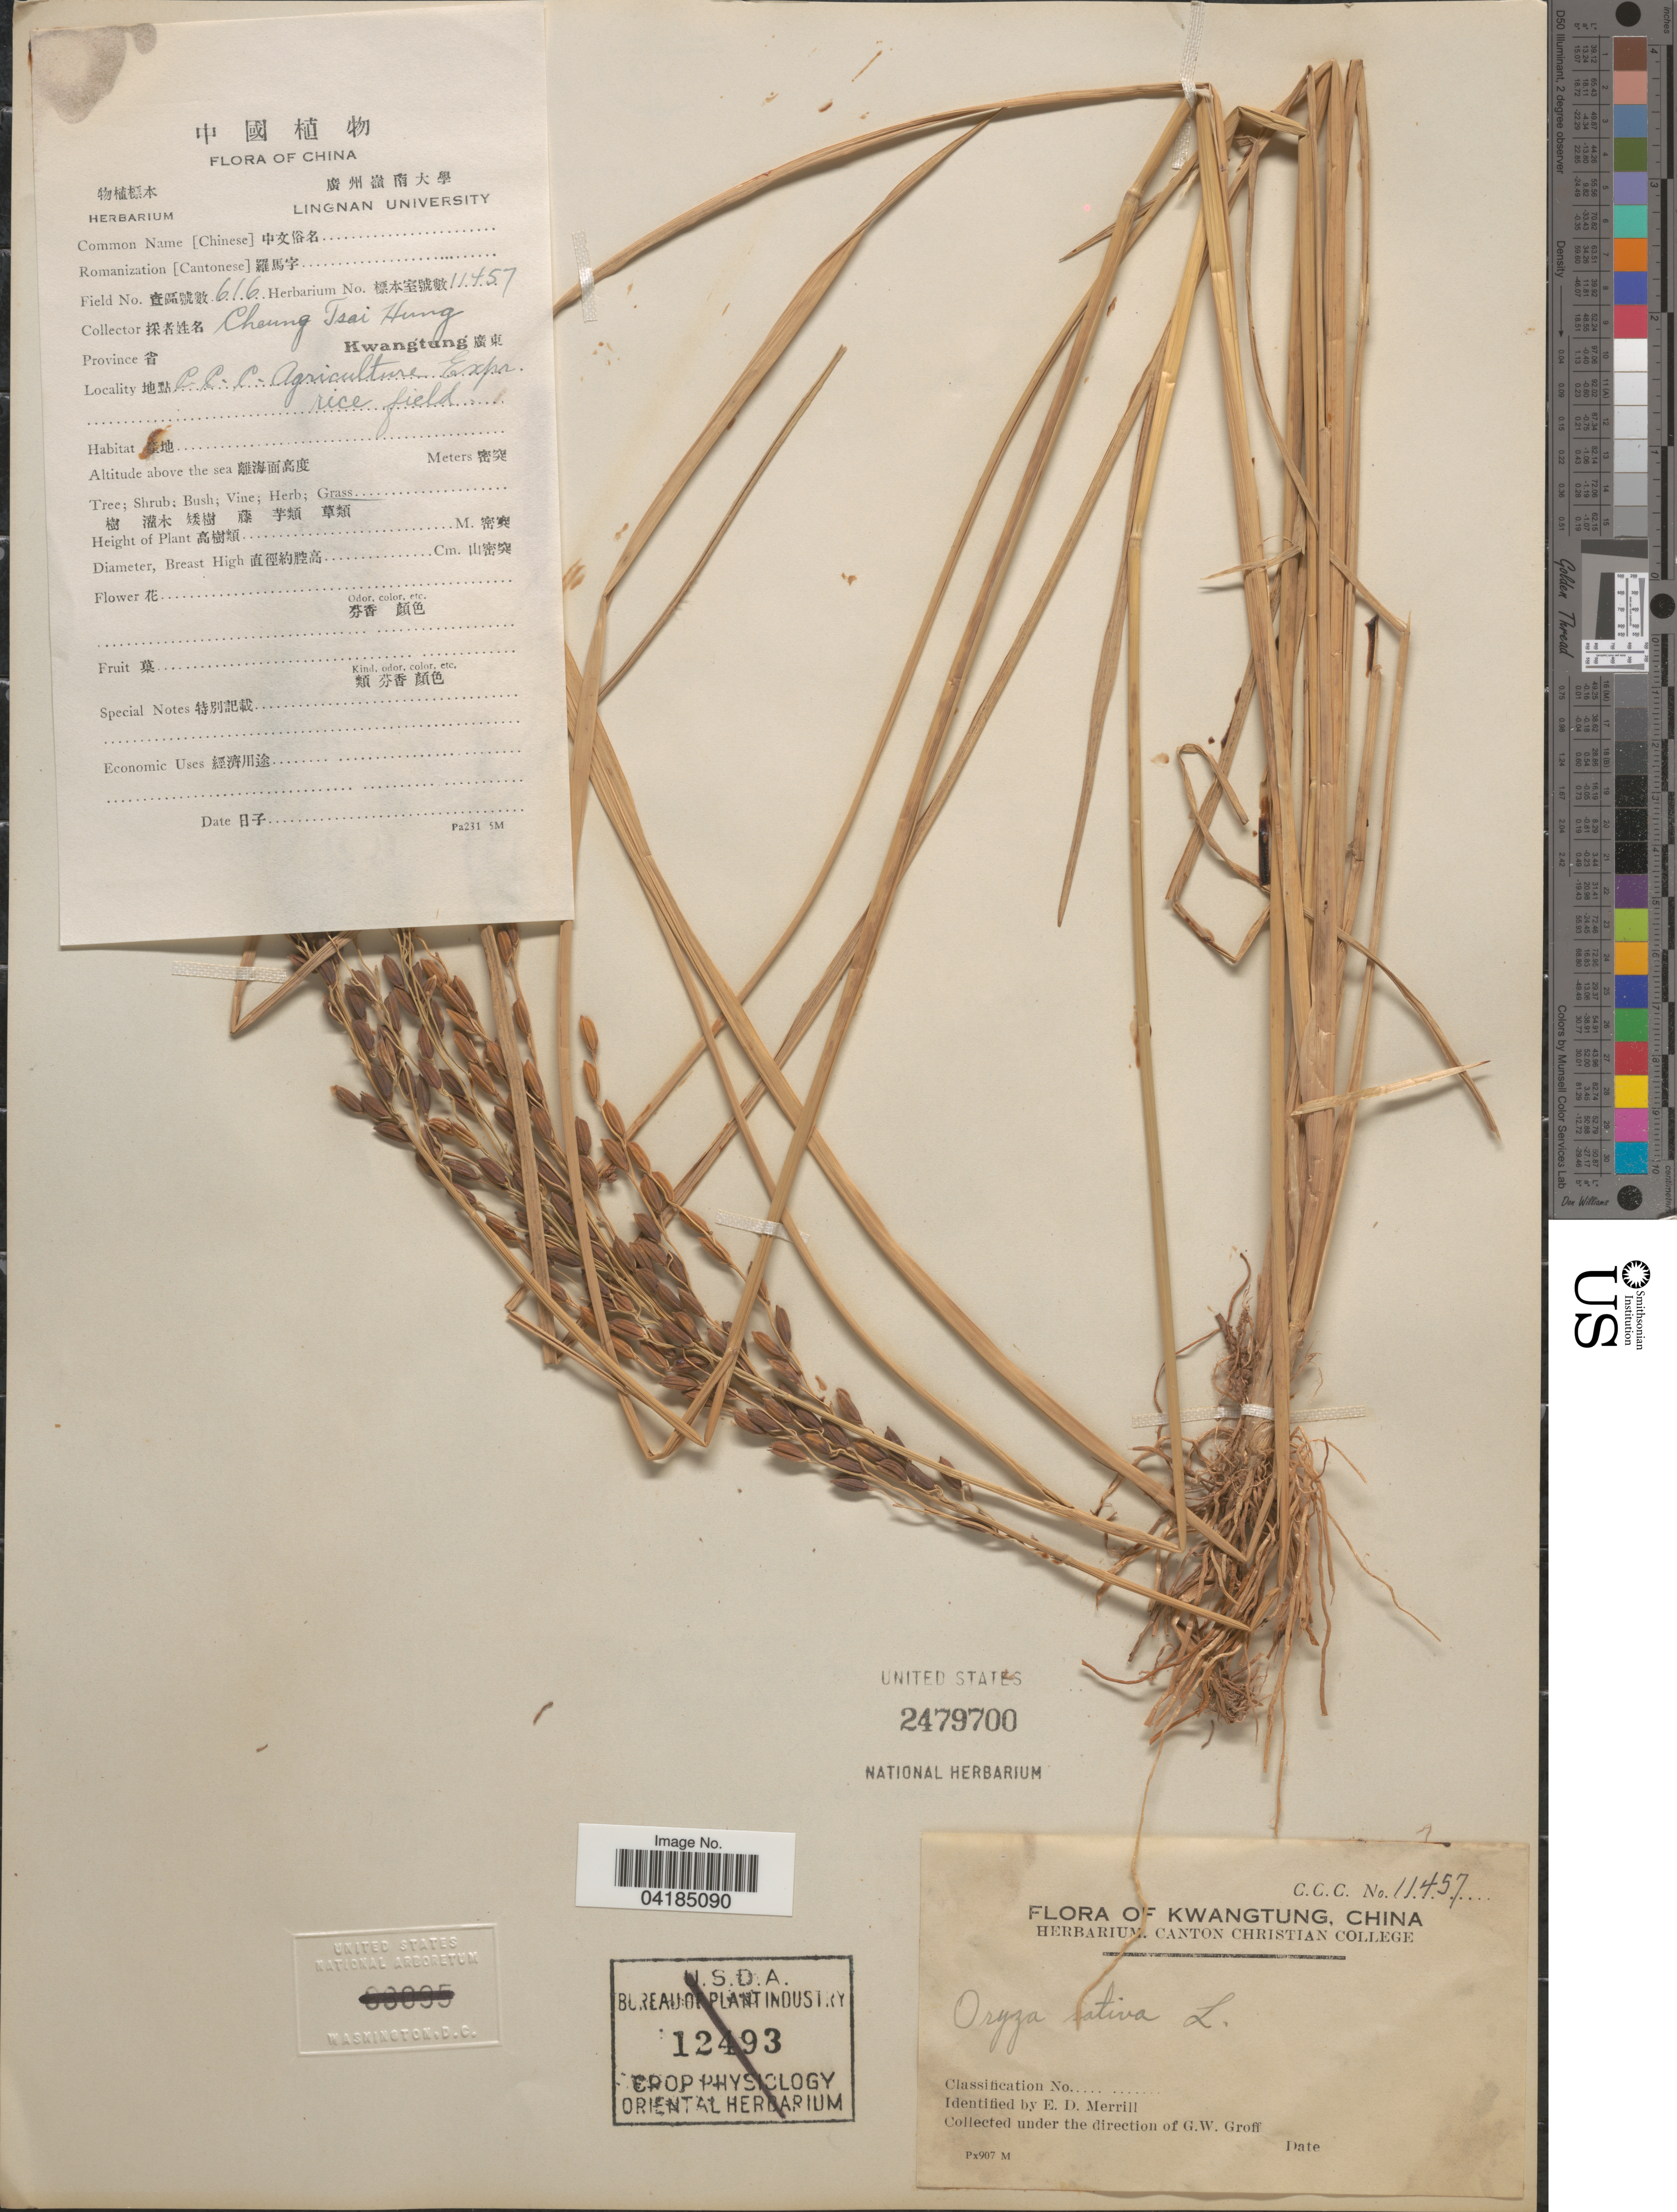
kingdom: Plantae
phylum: Tracheophyta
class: Liliopsida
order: Poales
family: Poaceae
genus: Oryza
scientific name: Oryza sativa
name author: L.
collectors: C. Hung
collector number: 616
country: China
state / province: Guangdong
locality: Kwangtung. C.C.C. Agriculture Expr. rice field.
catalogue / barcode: US 2479700